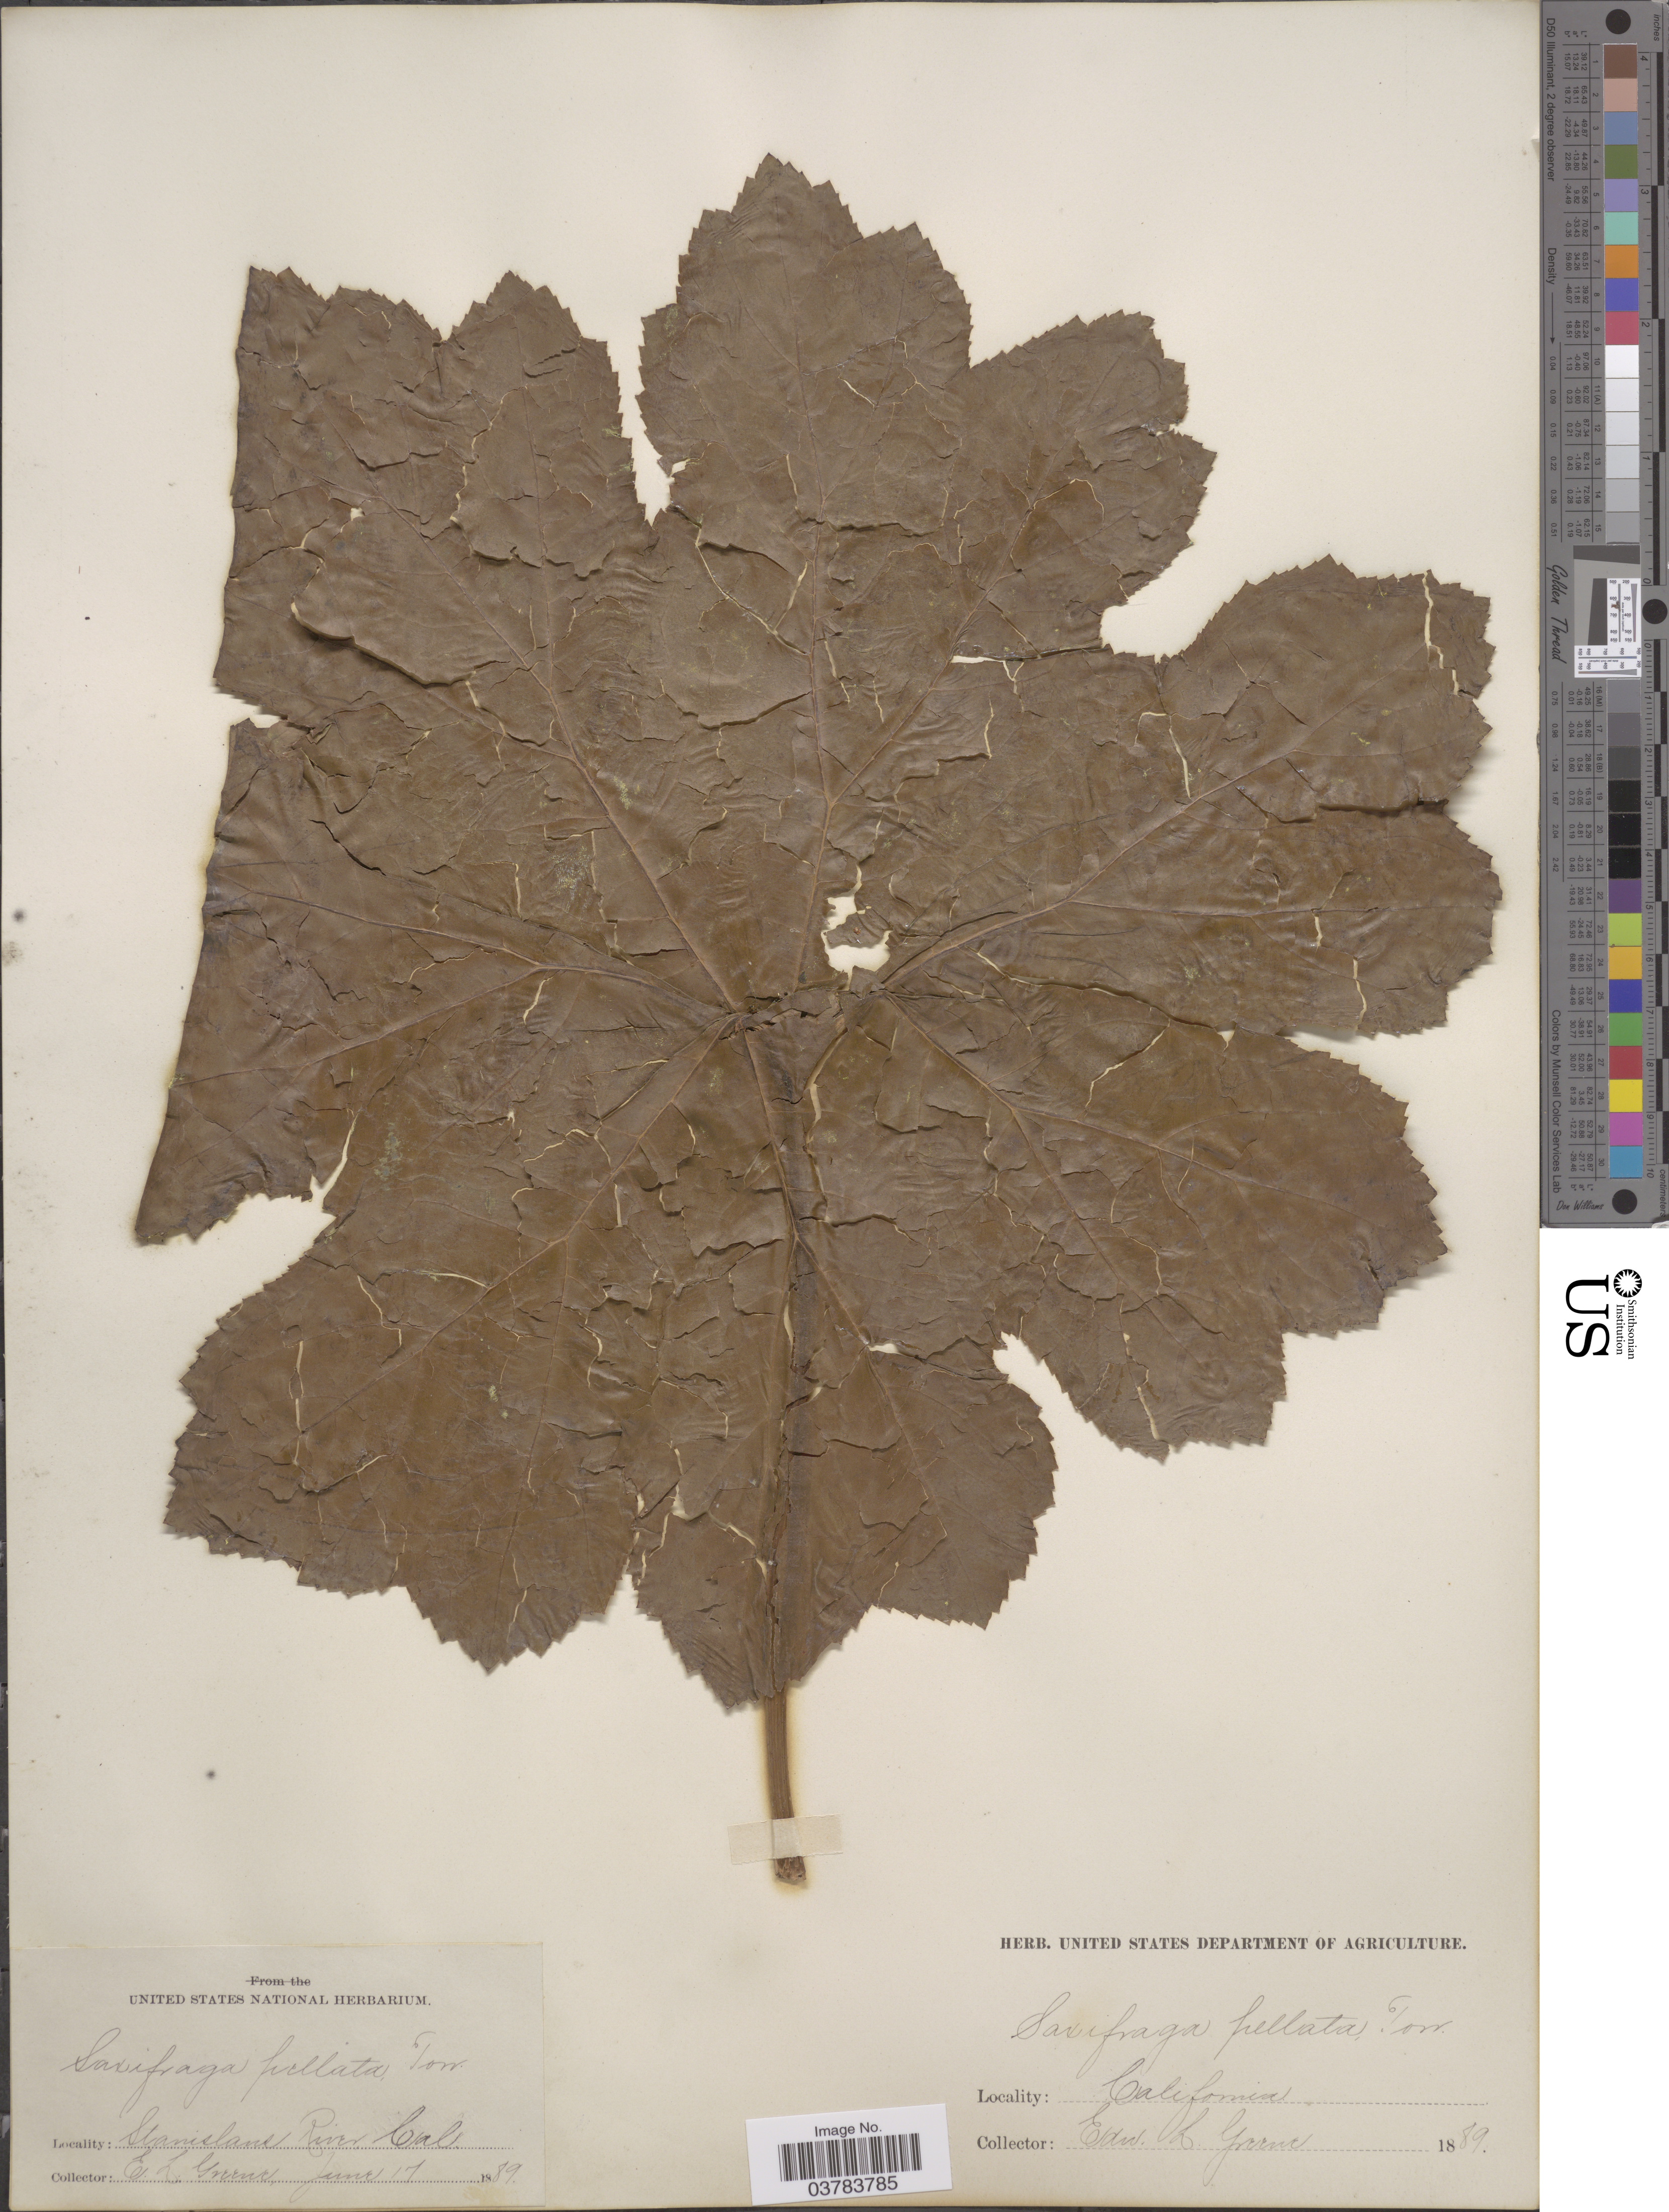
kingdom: Plantae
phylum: Tracheophyta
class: Magnoliopsida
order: Saxifragales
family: Saxifragaceae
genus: Darmera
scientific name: Darmera peltata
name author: (Torr. ex Benth.) Voss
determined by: Strong, Mark T., (BOT), Smithsonian Institution - National Museum of Natural History (UNITED STATES)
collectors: E. L. Greene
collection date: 1889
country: United States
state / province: California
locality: Stanislaus River,